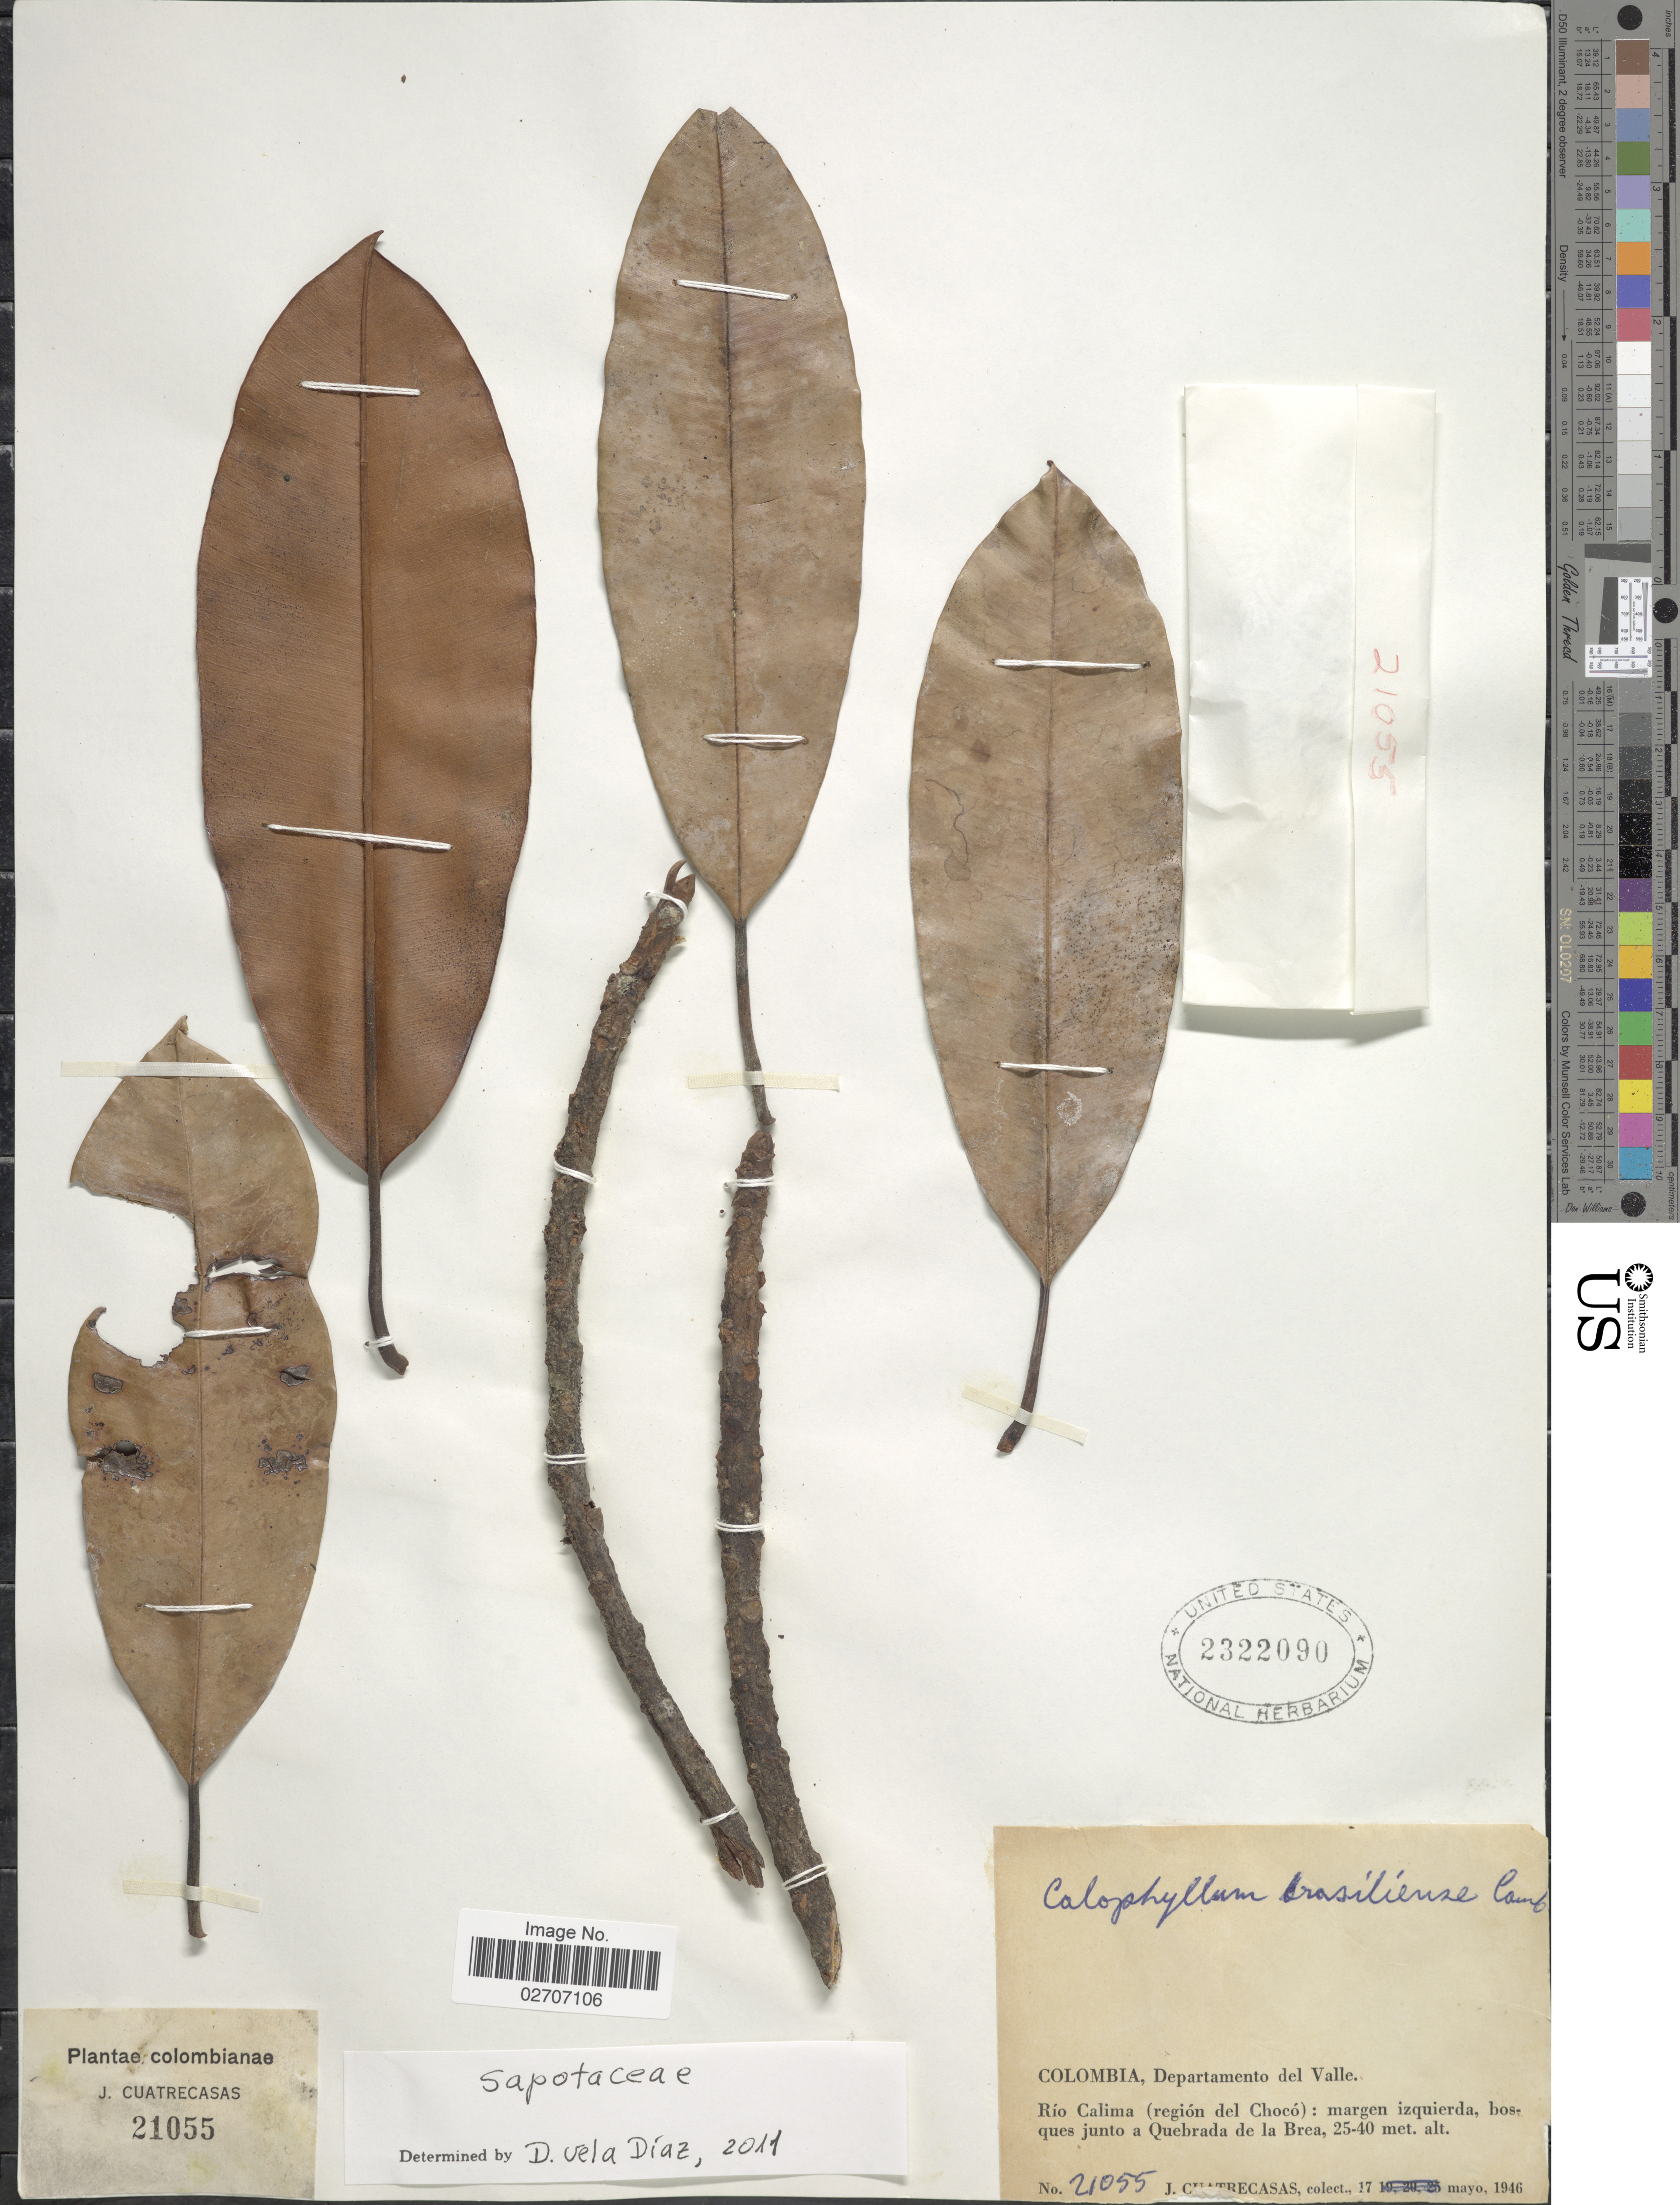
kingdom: Plantae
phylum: Tracheophyta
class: Magnoliopsida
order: Ericales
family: Sapotaceae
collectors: J. Cuatrecasas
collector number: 21055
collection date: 1946-05-17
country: Colombia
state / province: Valle del Cauca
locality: Departamento del Valle, Río Calima (región del Chocó): margen izquierda, bosques junto a Quebrada de la Brea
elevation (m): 25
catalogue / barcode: US 2322090